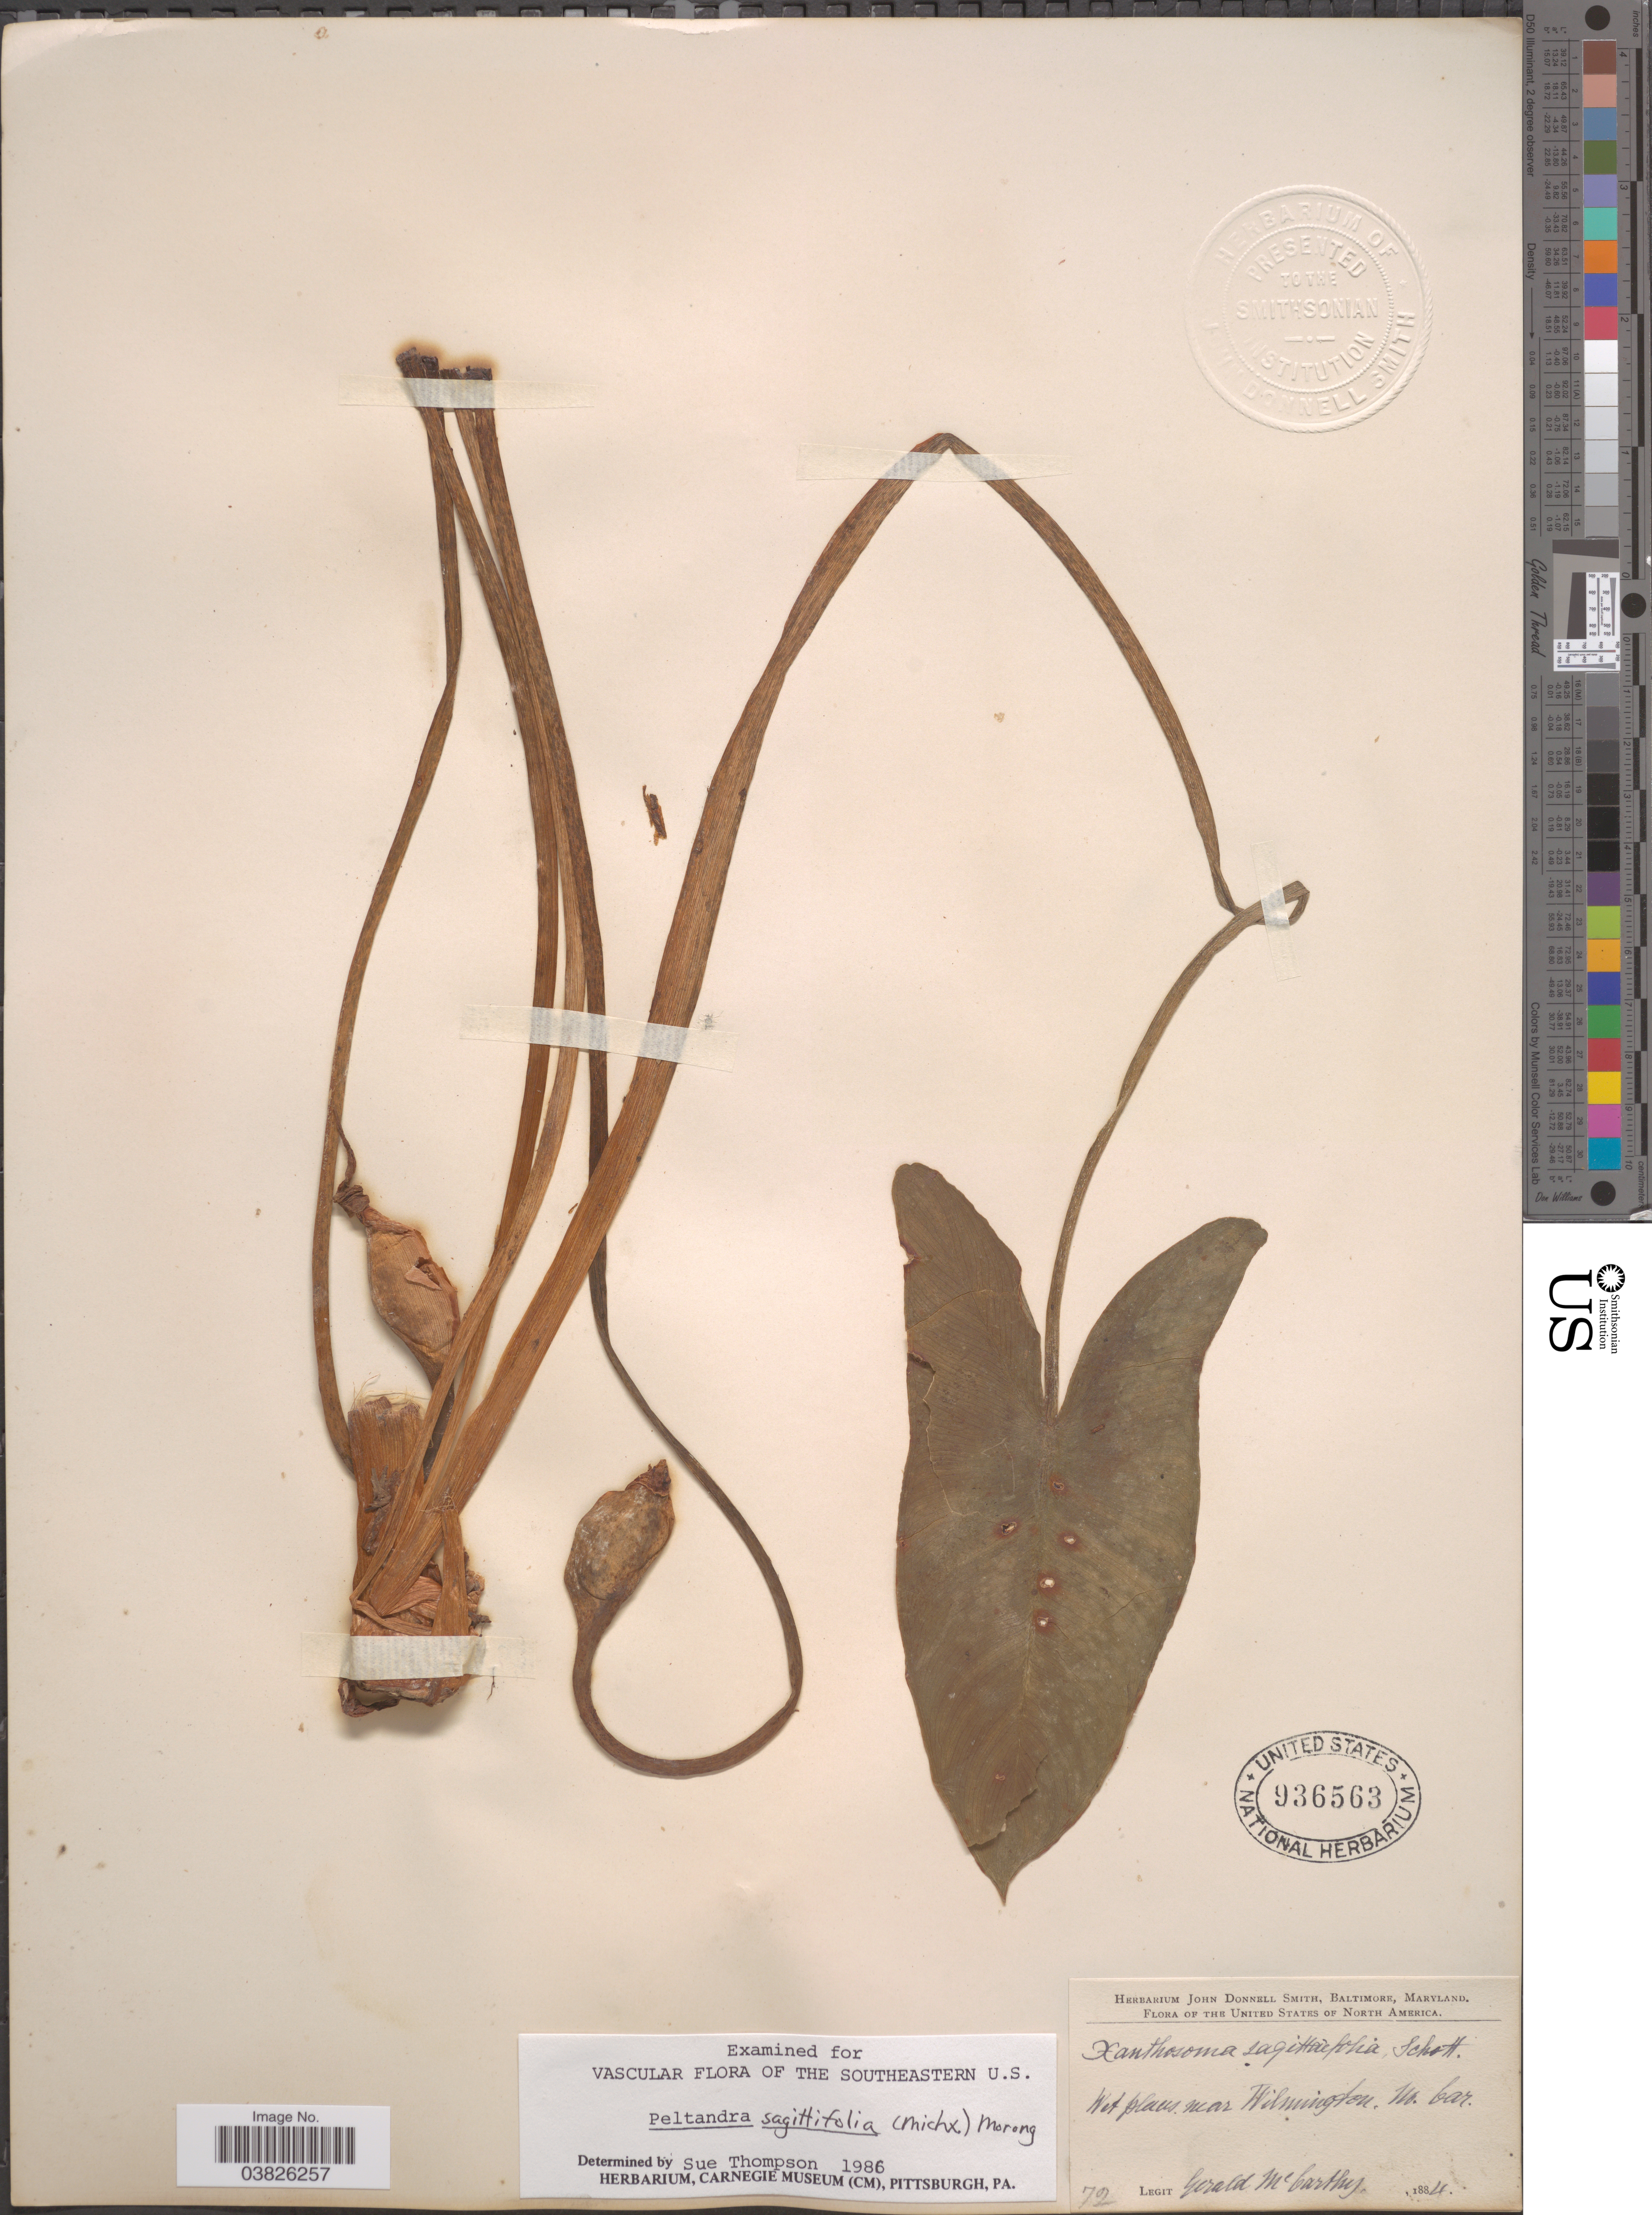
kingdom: Plantae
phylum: Tracheophyta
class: Liliopsida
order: Alismatales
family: Araceae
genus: Peltandra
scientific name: Peltandra sagittifolia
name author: (Michx.) Morong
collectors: G. McCarthy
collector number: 72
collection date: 1884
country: United States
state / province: North Carolina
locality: Near Wilmington.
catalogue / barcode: US 936563